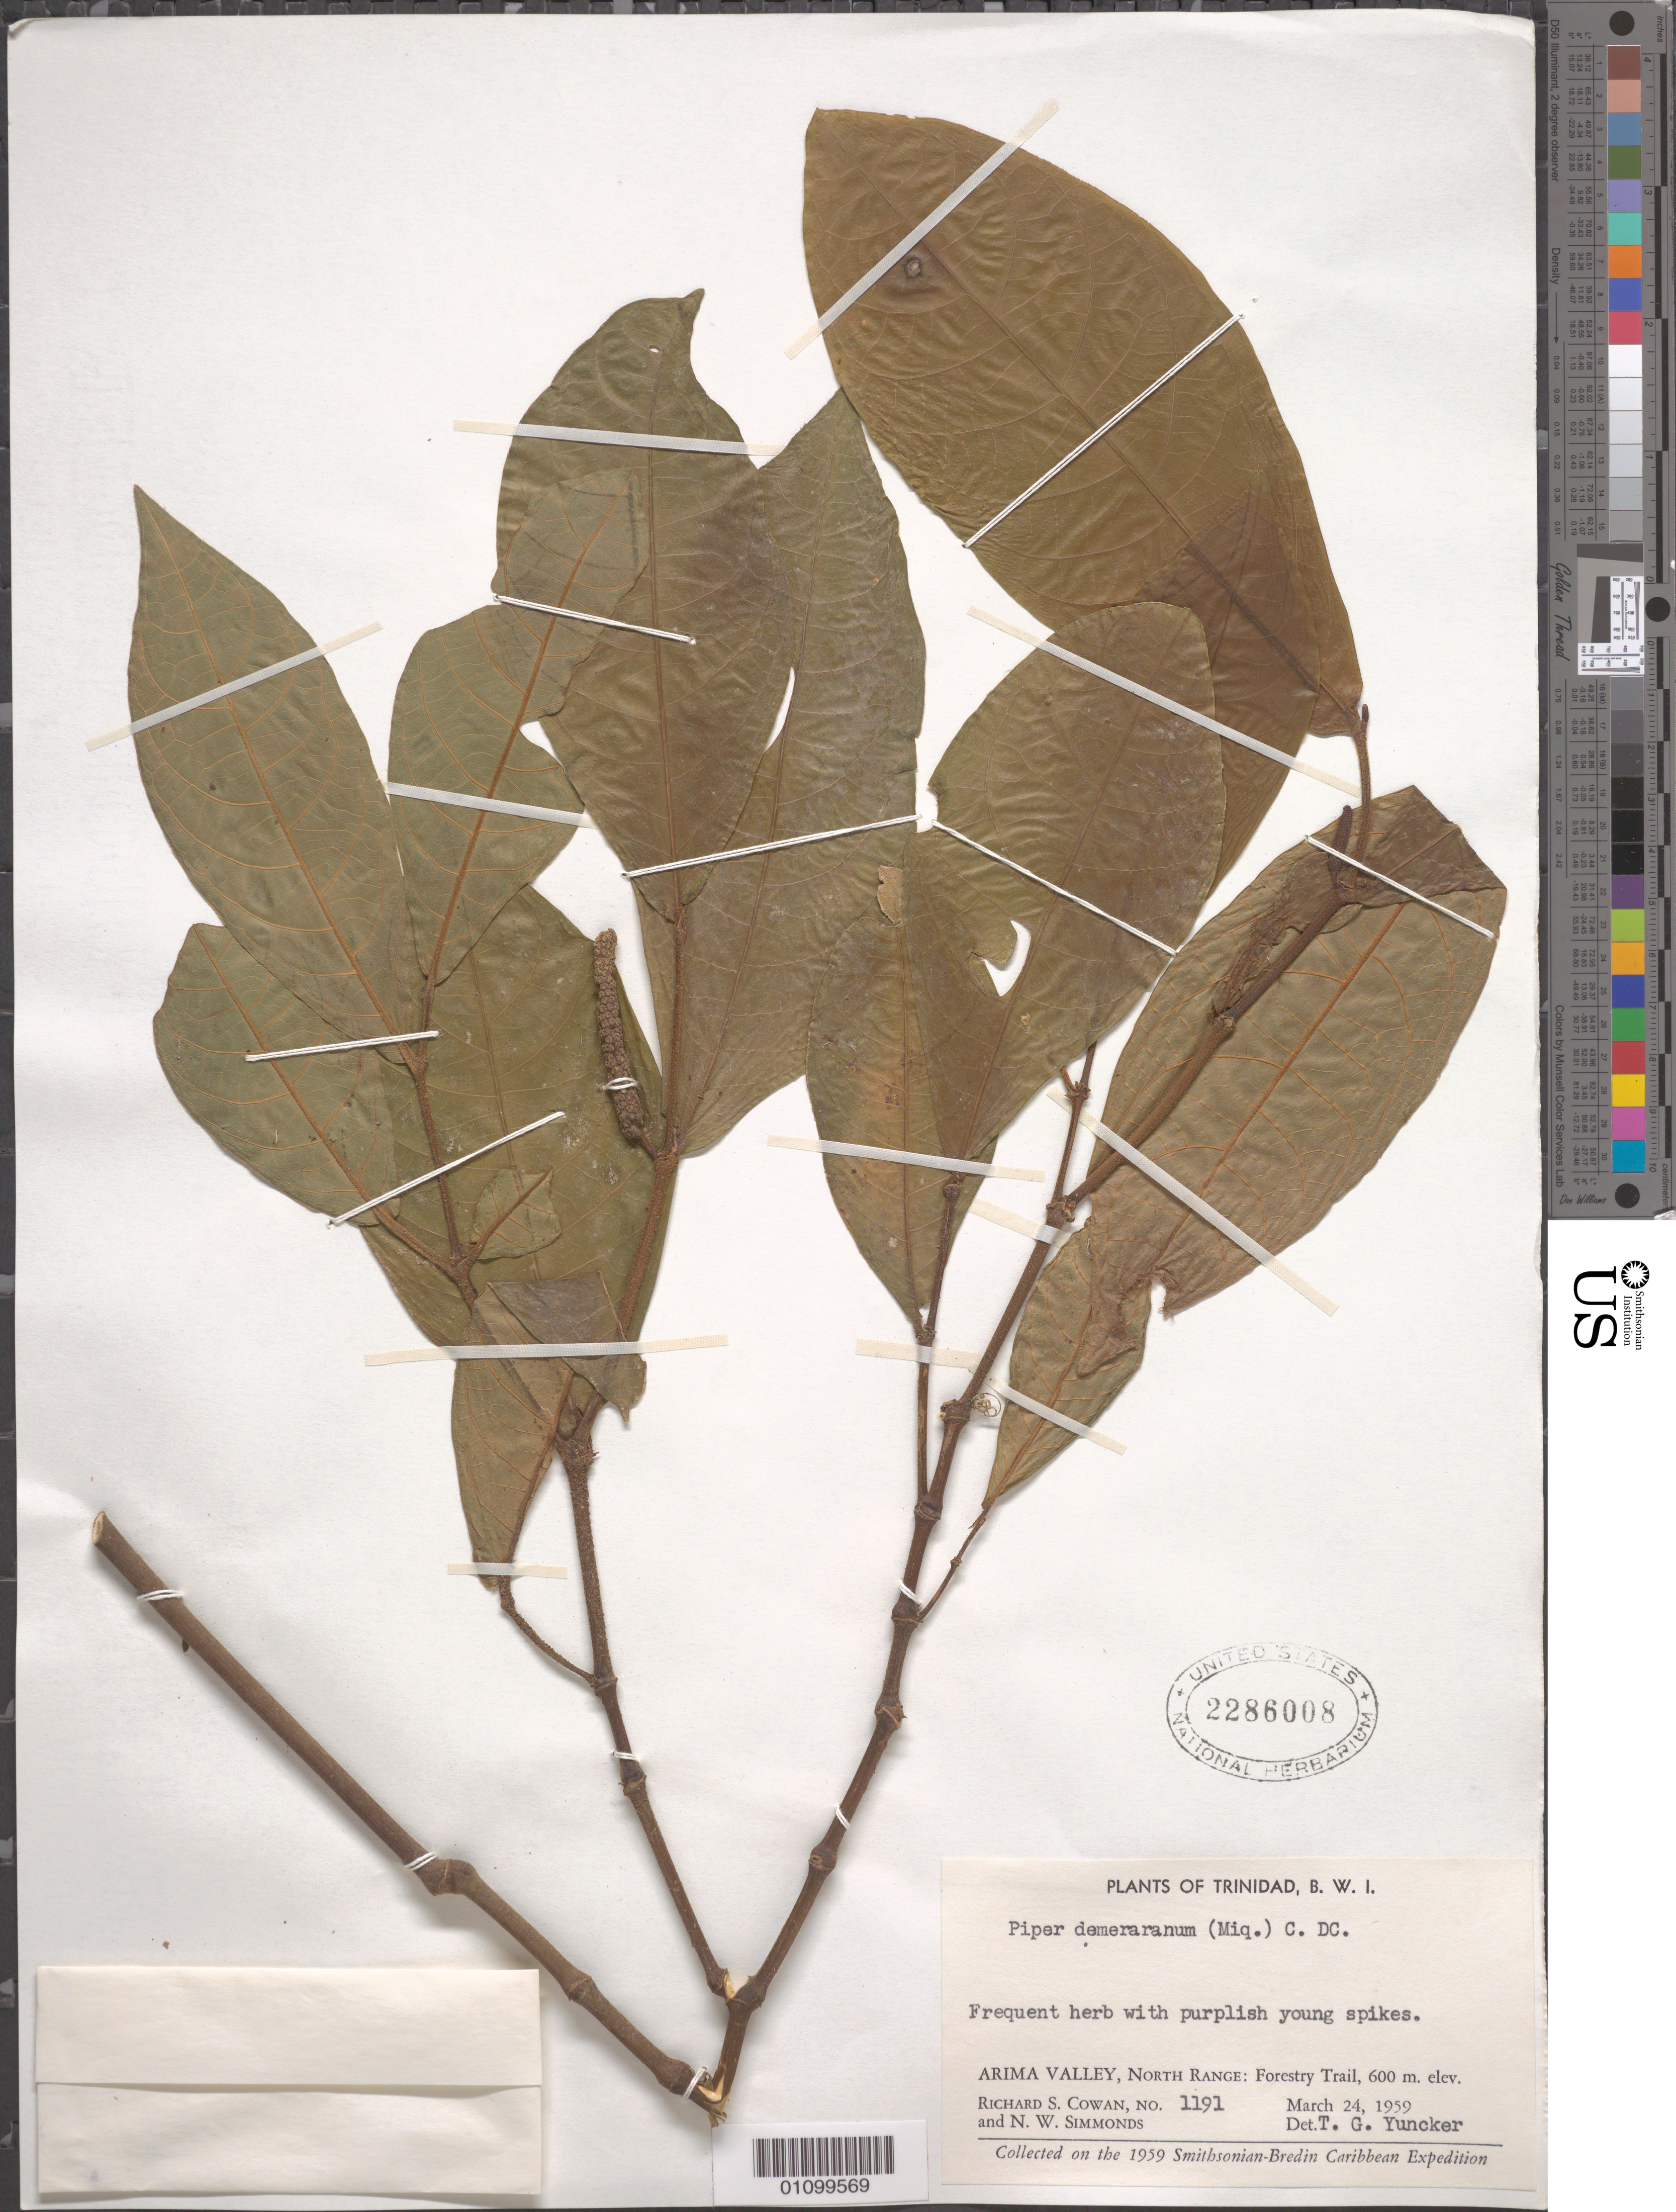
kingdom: Plantae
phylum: Tracheophyta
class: Magnoliopsida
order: Piperales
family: Piperaceae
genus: Piper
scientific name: Piper demeraranum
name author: (Miq.) C. DC.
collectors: R. S. Cowan & N. W. Simmonds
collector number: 1191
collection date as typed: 24 Mar 1959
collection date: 1959-03-24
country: Trinidad and Tobago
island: Trinidad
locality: Arima Valley, North Range: Forestry Trail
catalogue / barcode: US 2286008